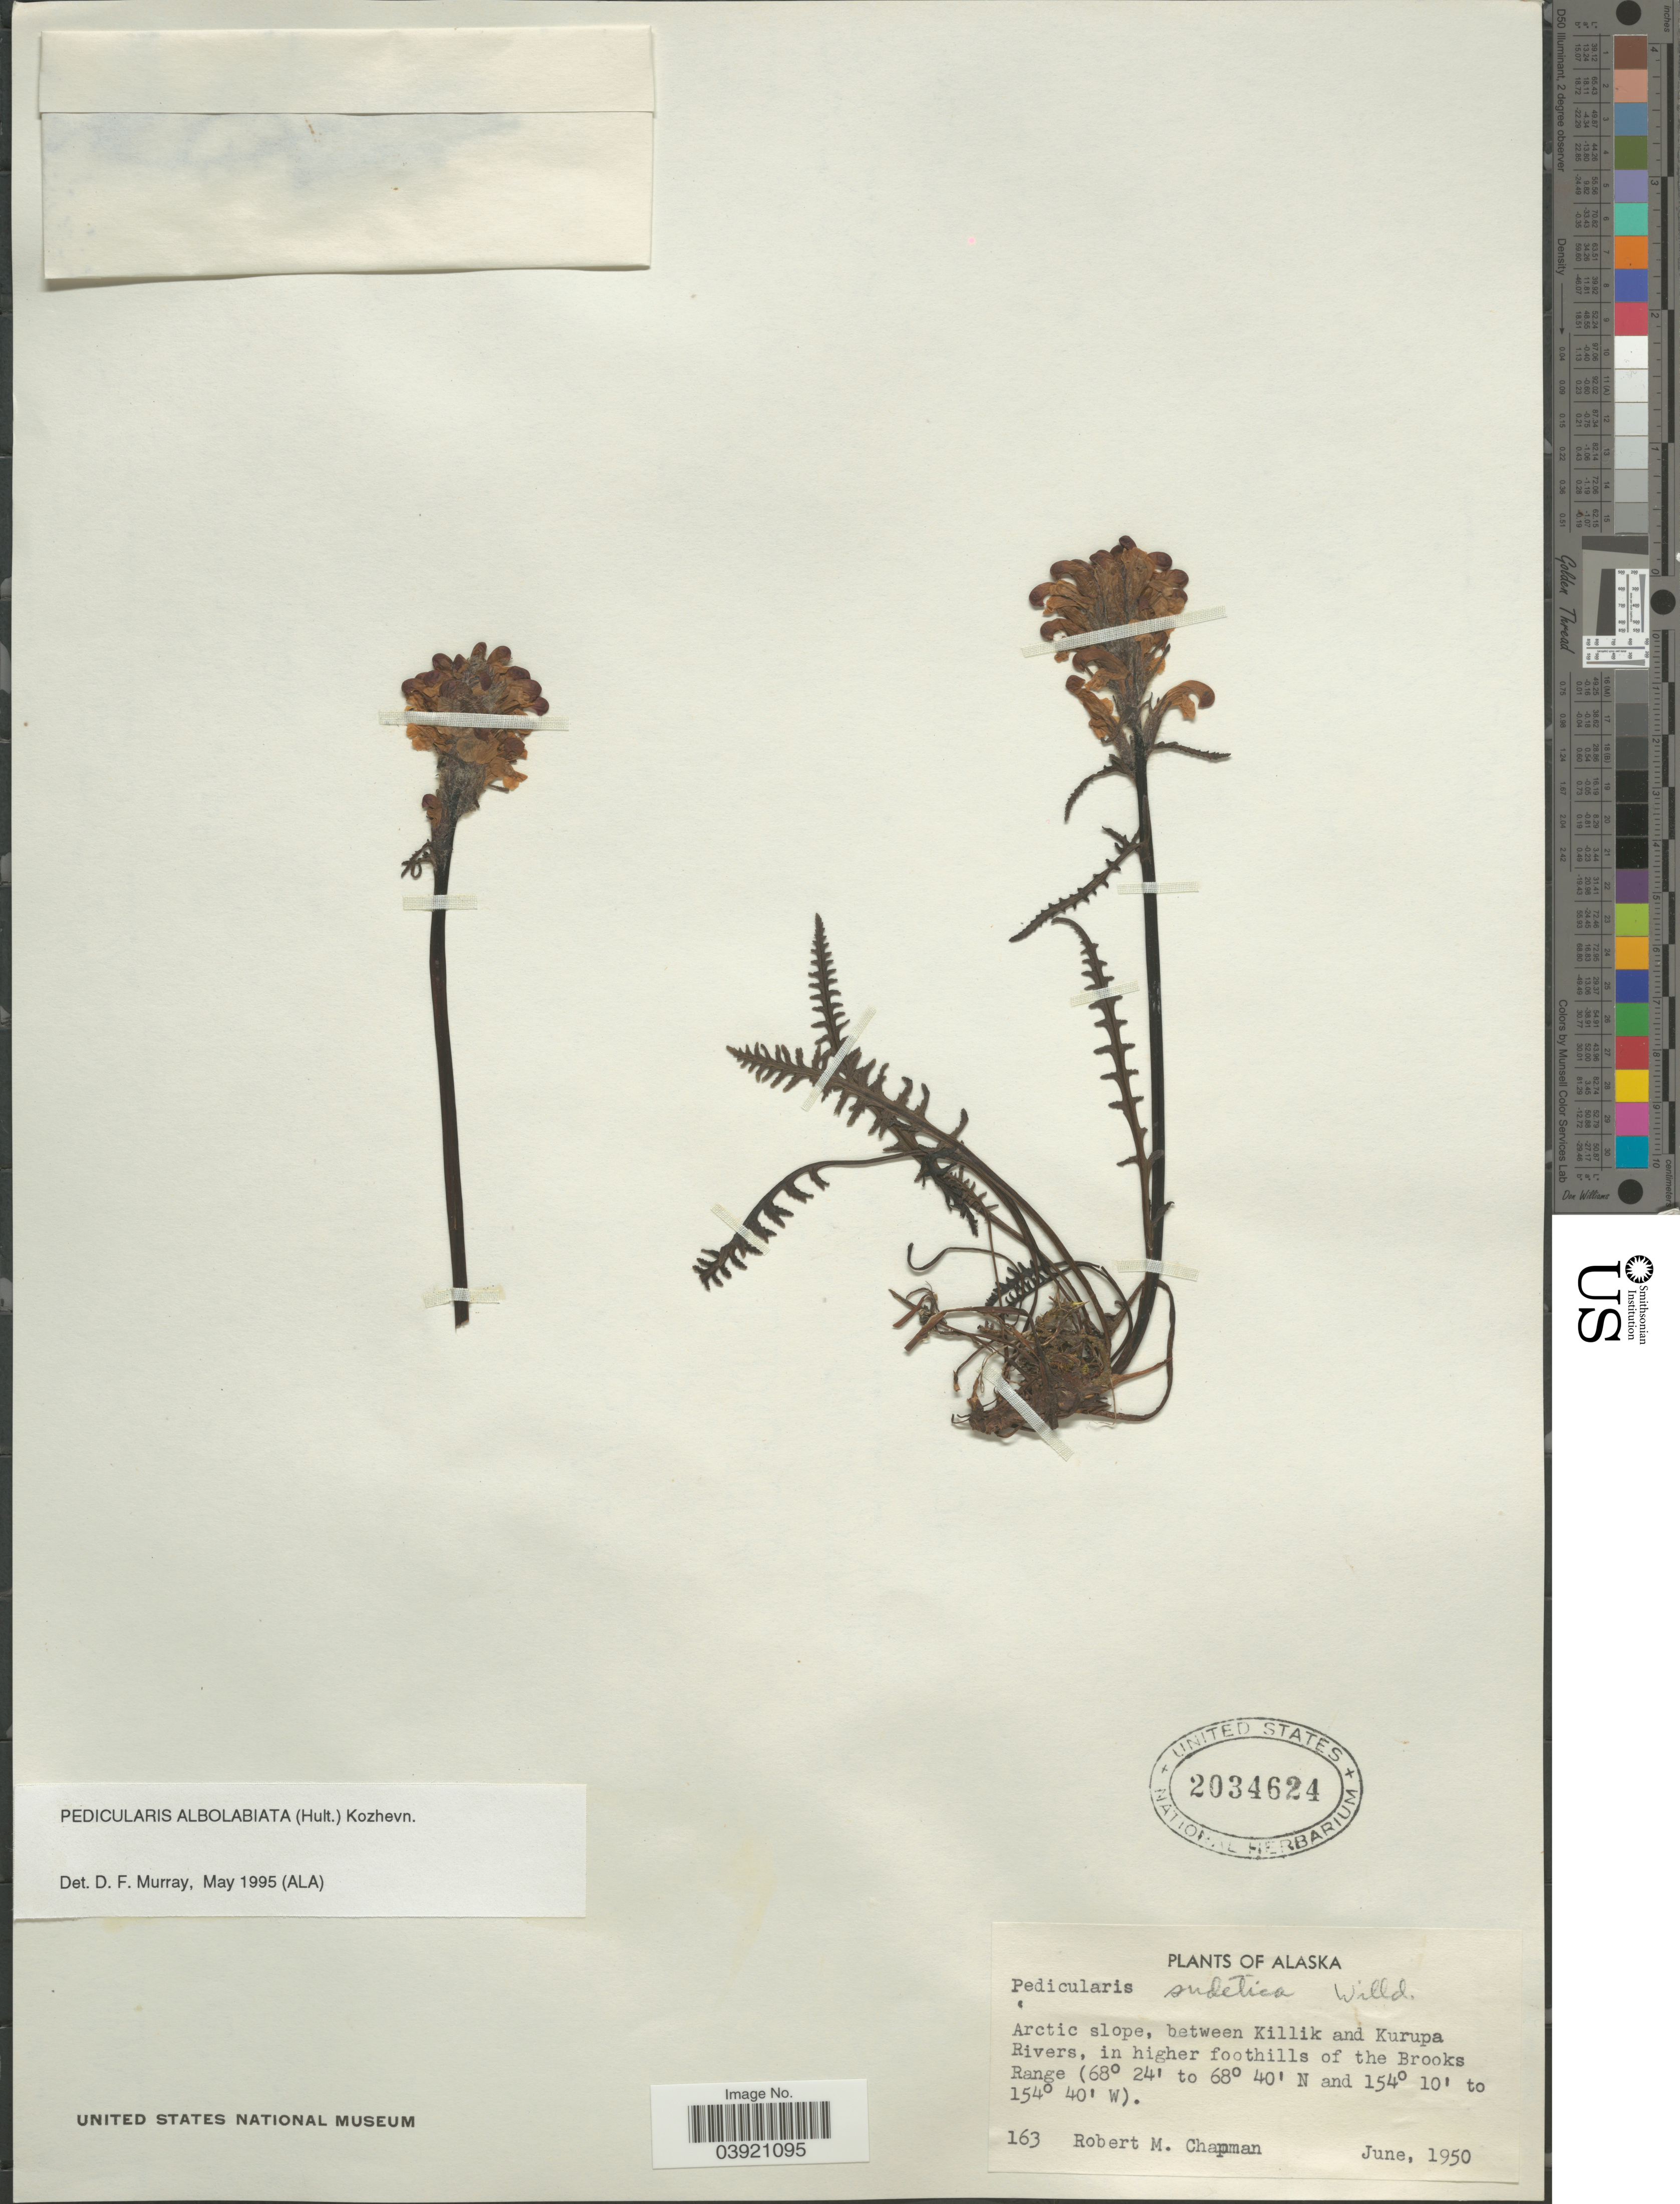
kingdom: Plantae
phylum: Tracheophyta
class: Magnoliopsida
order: Lamiales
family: Orobanchaceae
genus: Pedicularis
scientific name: Pedicularis albolabiata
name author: (Hultén) Kozhevn.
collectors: R. M. Chapman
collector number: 163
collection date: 1950-06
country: United States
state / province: Alaska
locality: Arctic slope, between Killik and Kurupa Rivers, in higher foothills of the Brooks Range.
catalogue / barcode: US 2034624